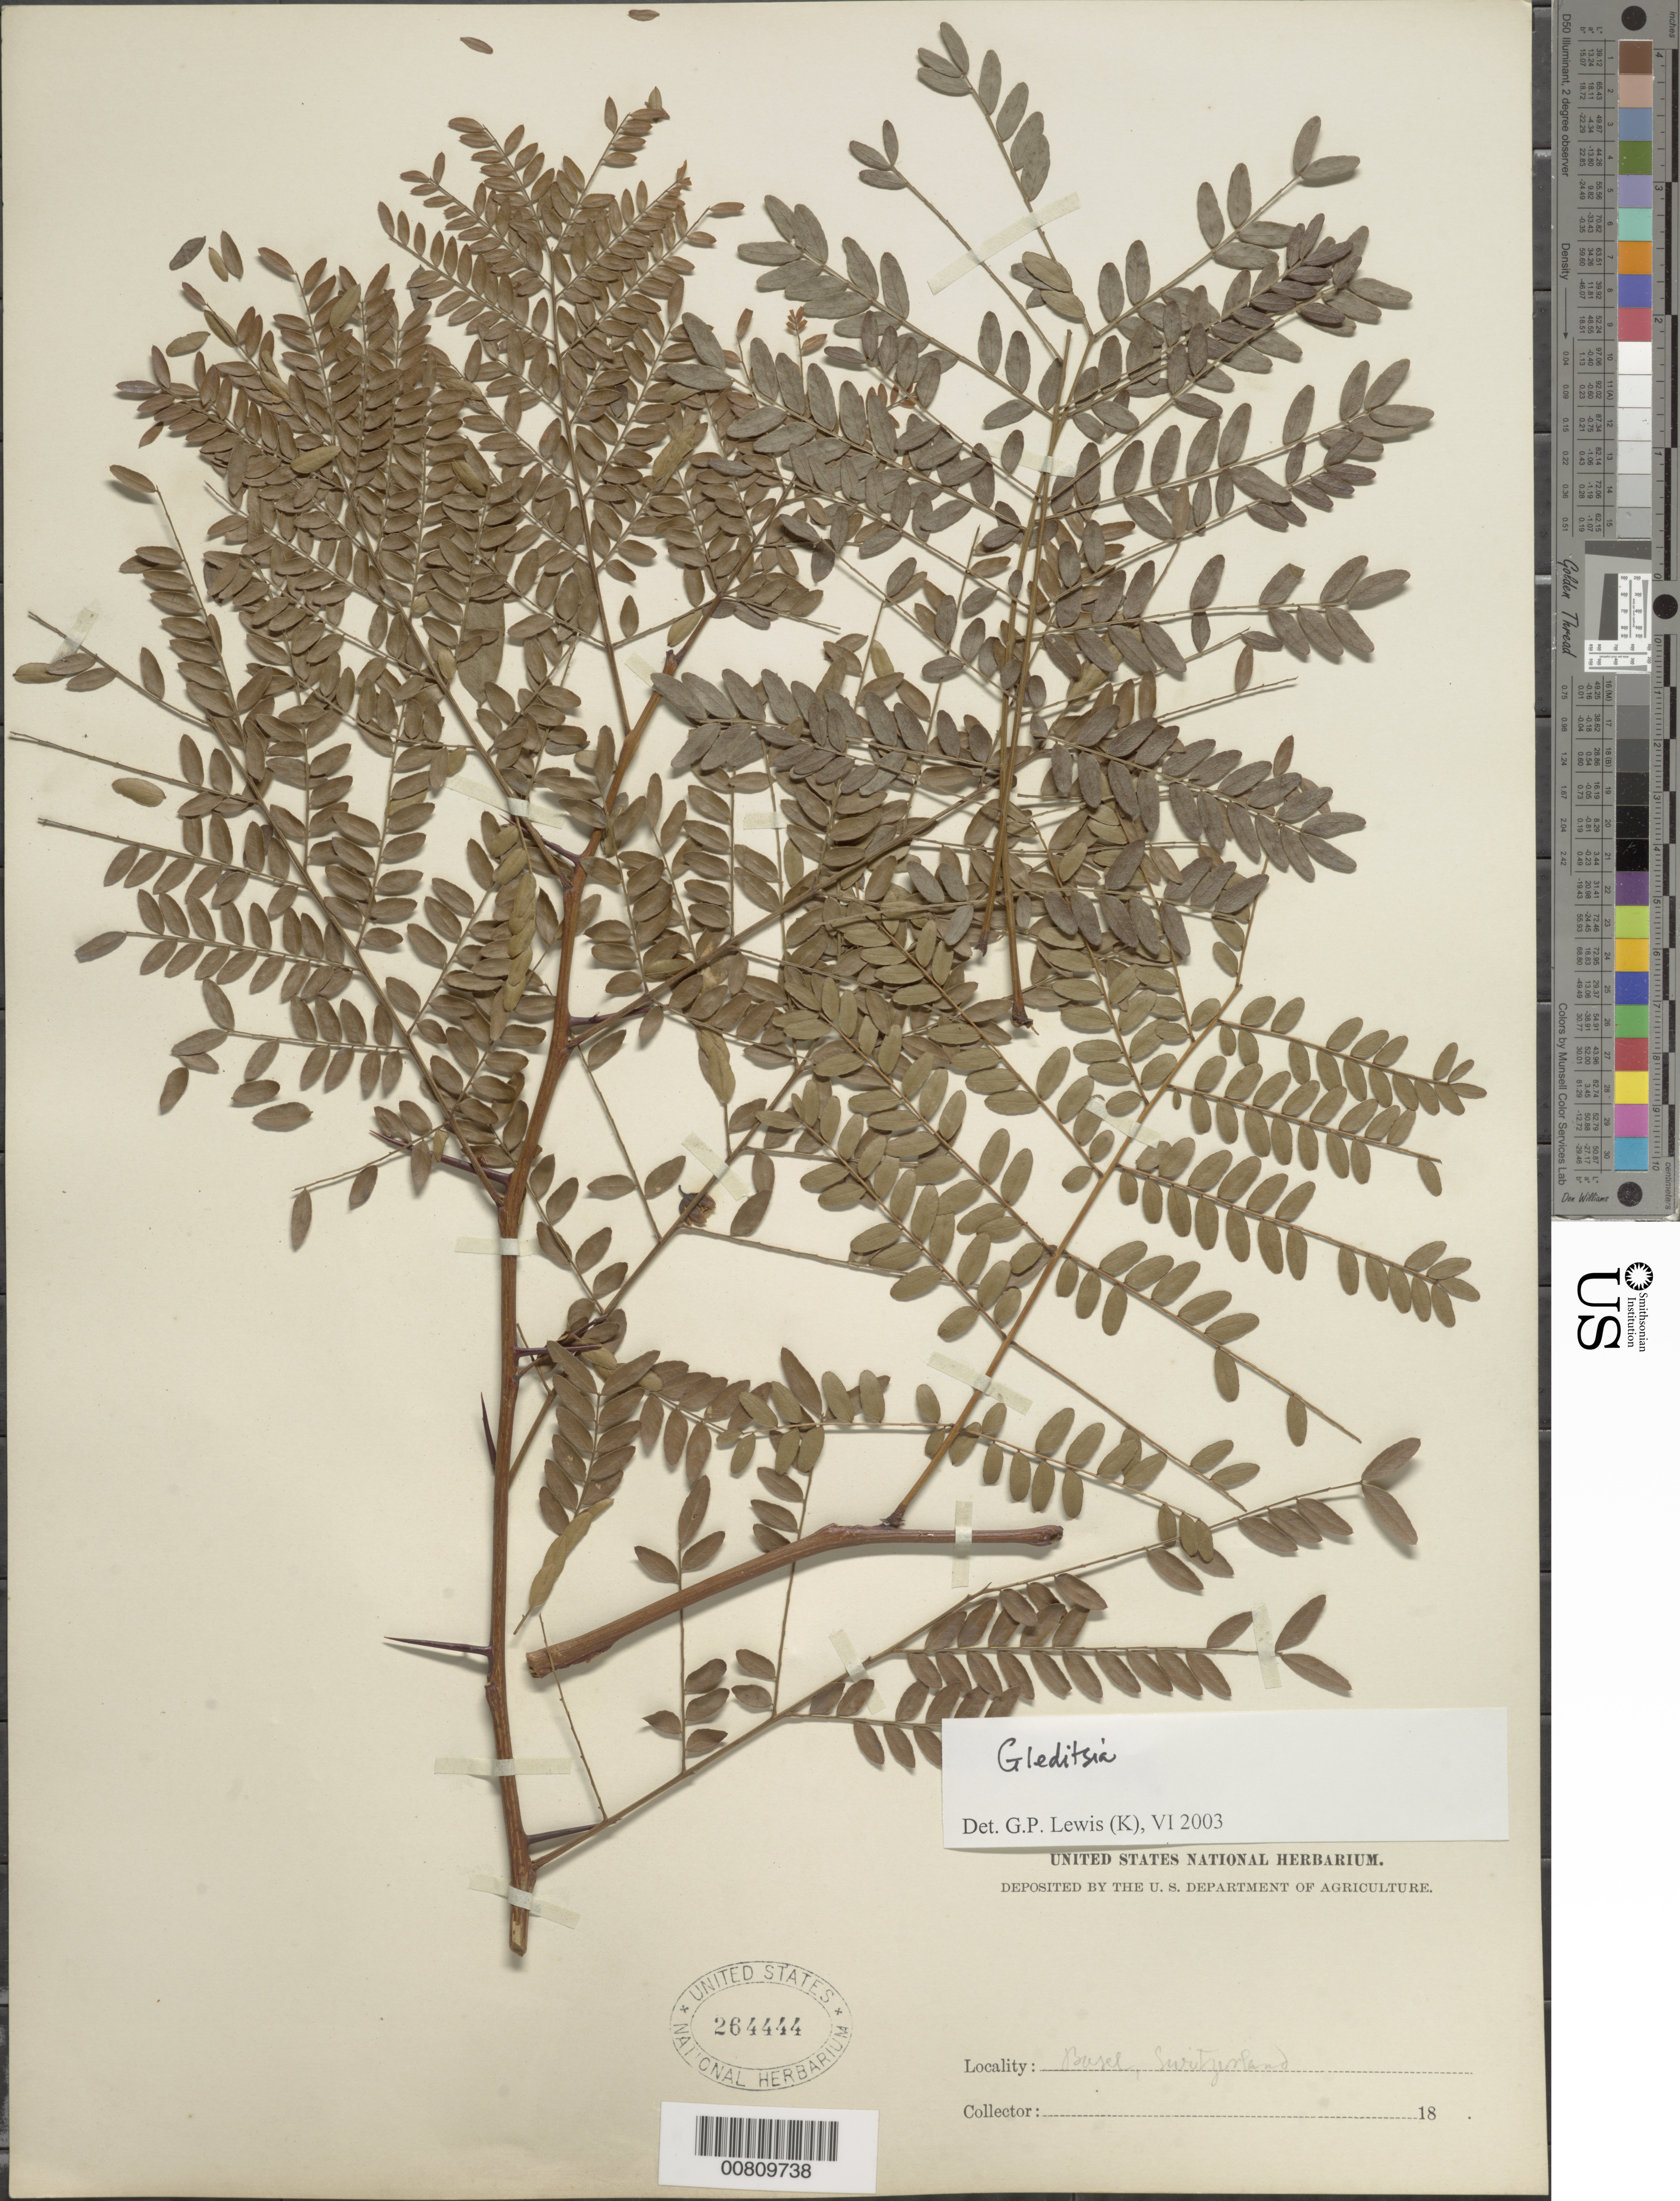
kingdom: Plantae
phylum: Tracheophyta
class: Magnoliopsida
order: Fabales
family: Fabaceae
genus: Gleditsia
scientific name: Gleditsia triacanthos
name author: L.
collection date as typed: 18--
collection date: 1800/1899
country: Switzerland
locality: Botanic Garden, Basel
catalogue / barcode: US 264444